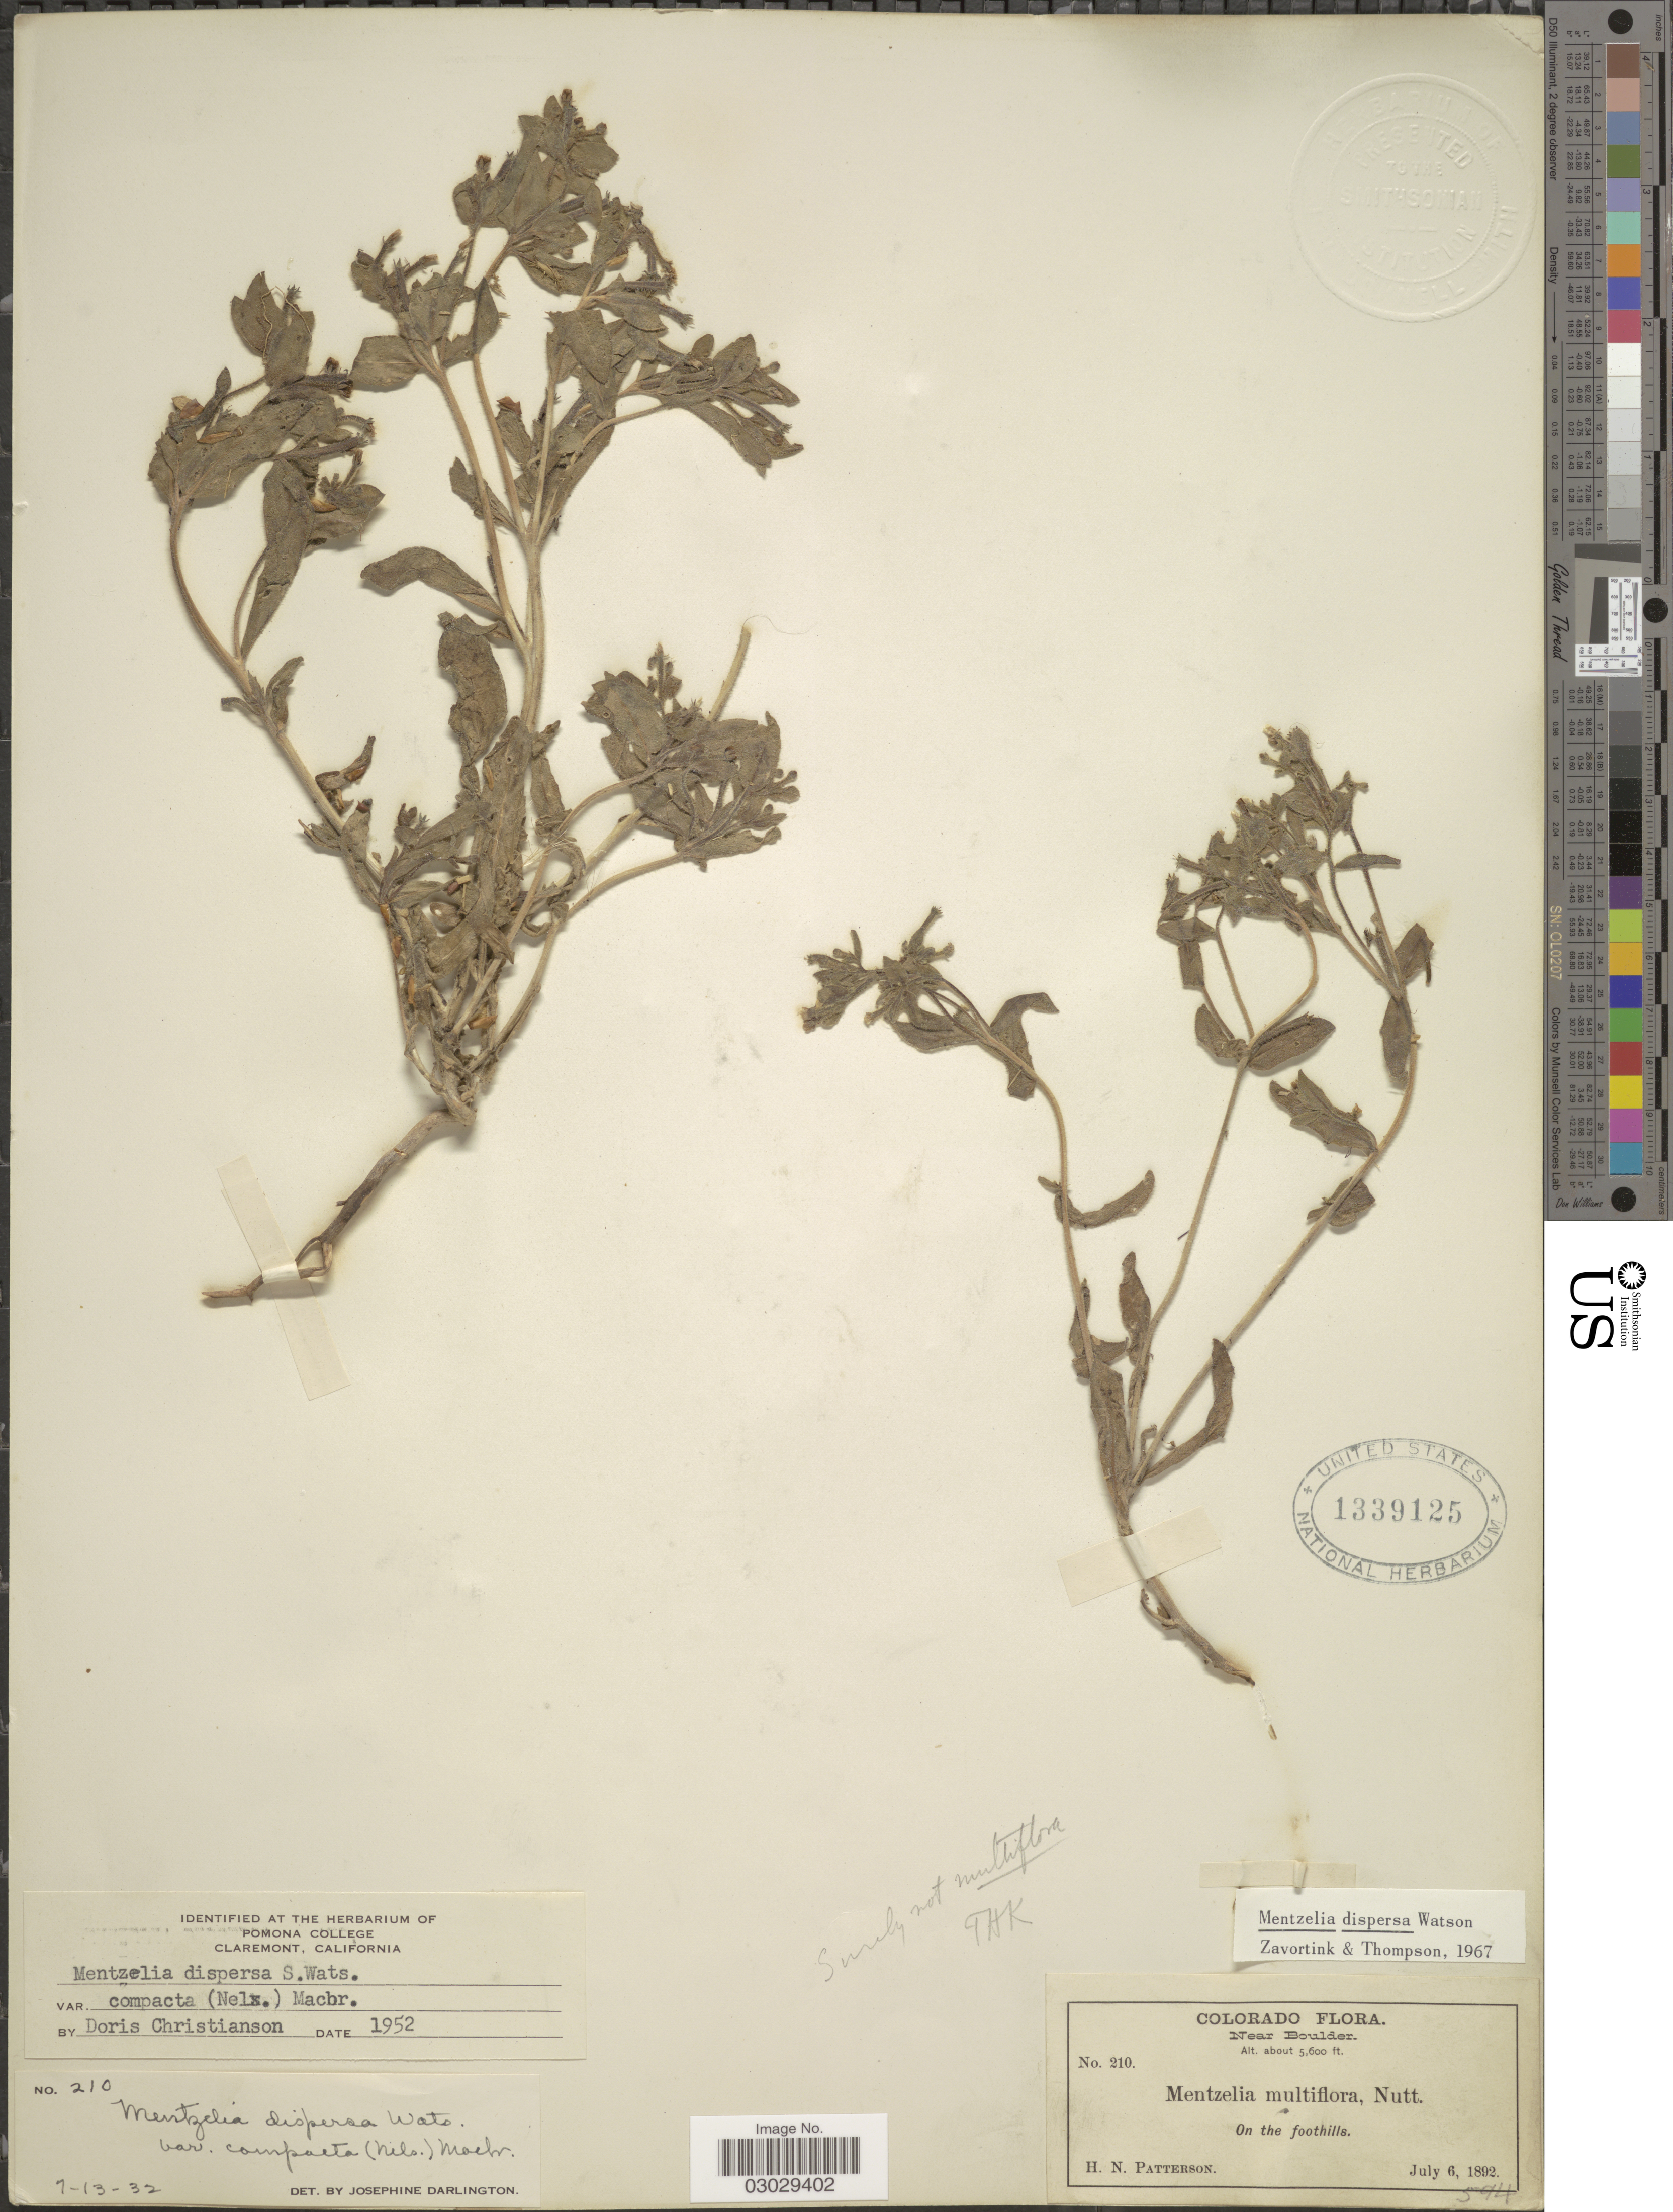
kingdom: Plantae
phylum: Tracheophyta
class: Magnoliopsida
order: Cornales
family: Loasaceae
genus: Mentzelia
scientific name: Mentzelia dispersa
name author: S. Watson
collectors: H. N. Patterson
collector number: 210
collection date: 1892-07-06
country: United States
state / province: Colorado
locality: Near Boulder. On the foothills.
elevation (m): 1707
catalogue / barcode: US 1339125